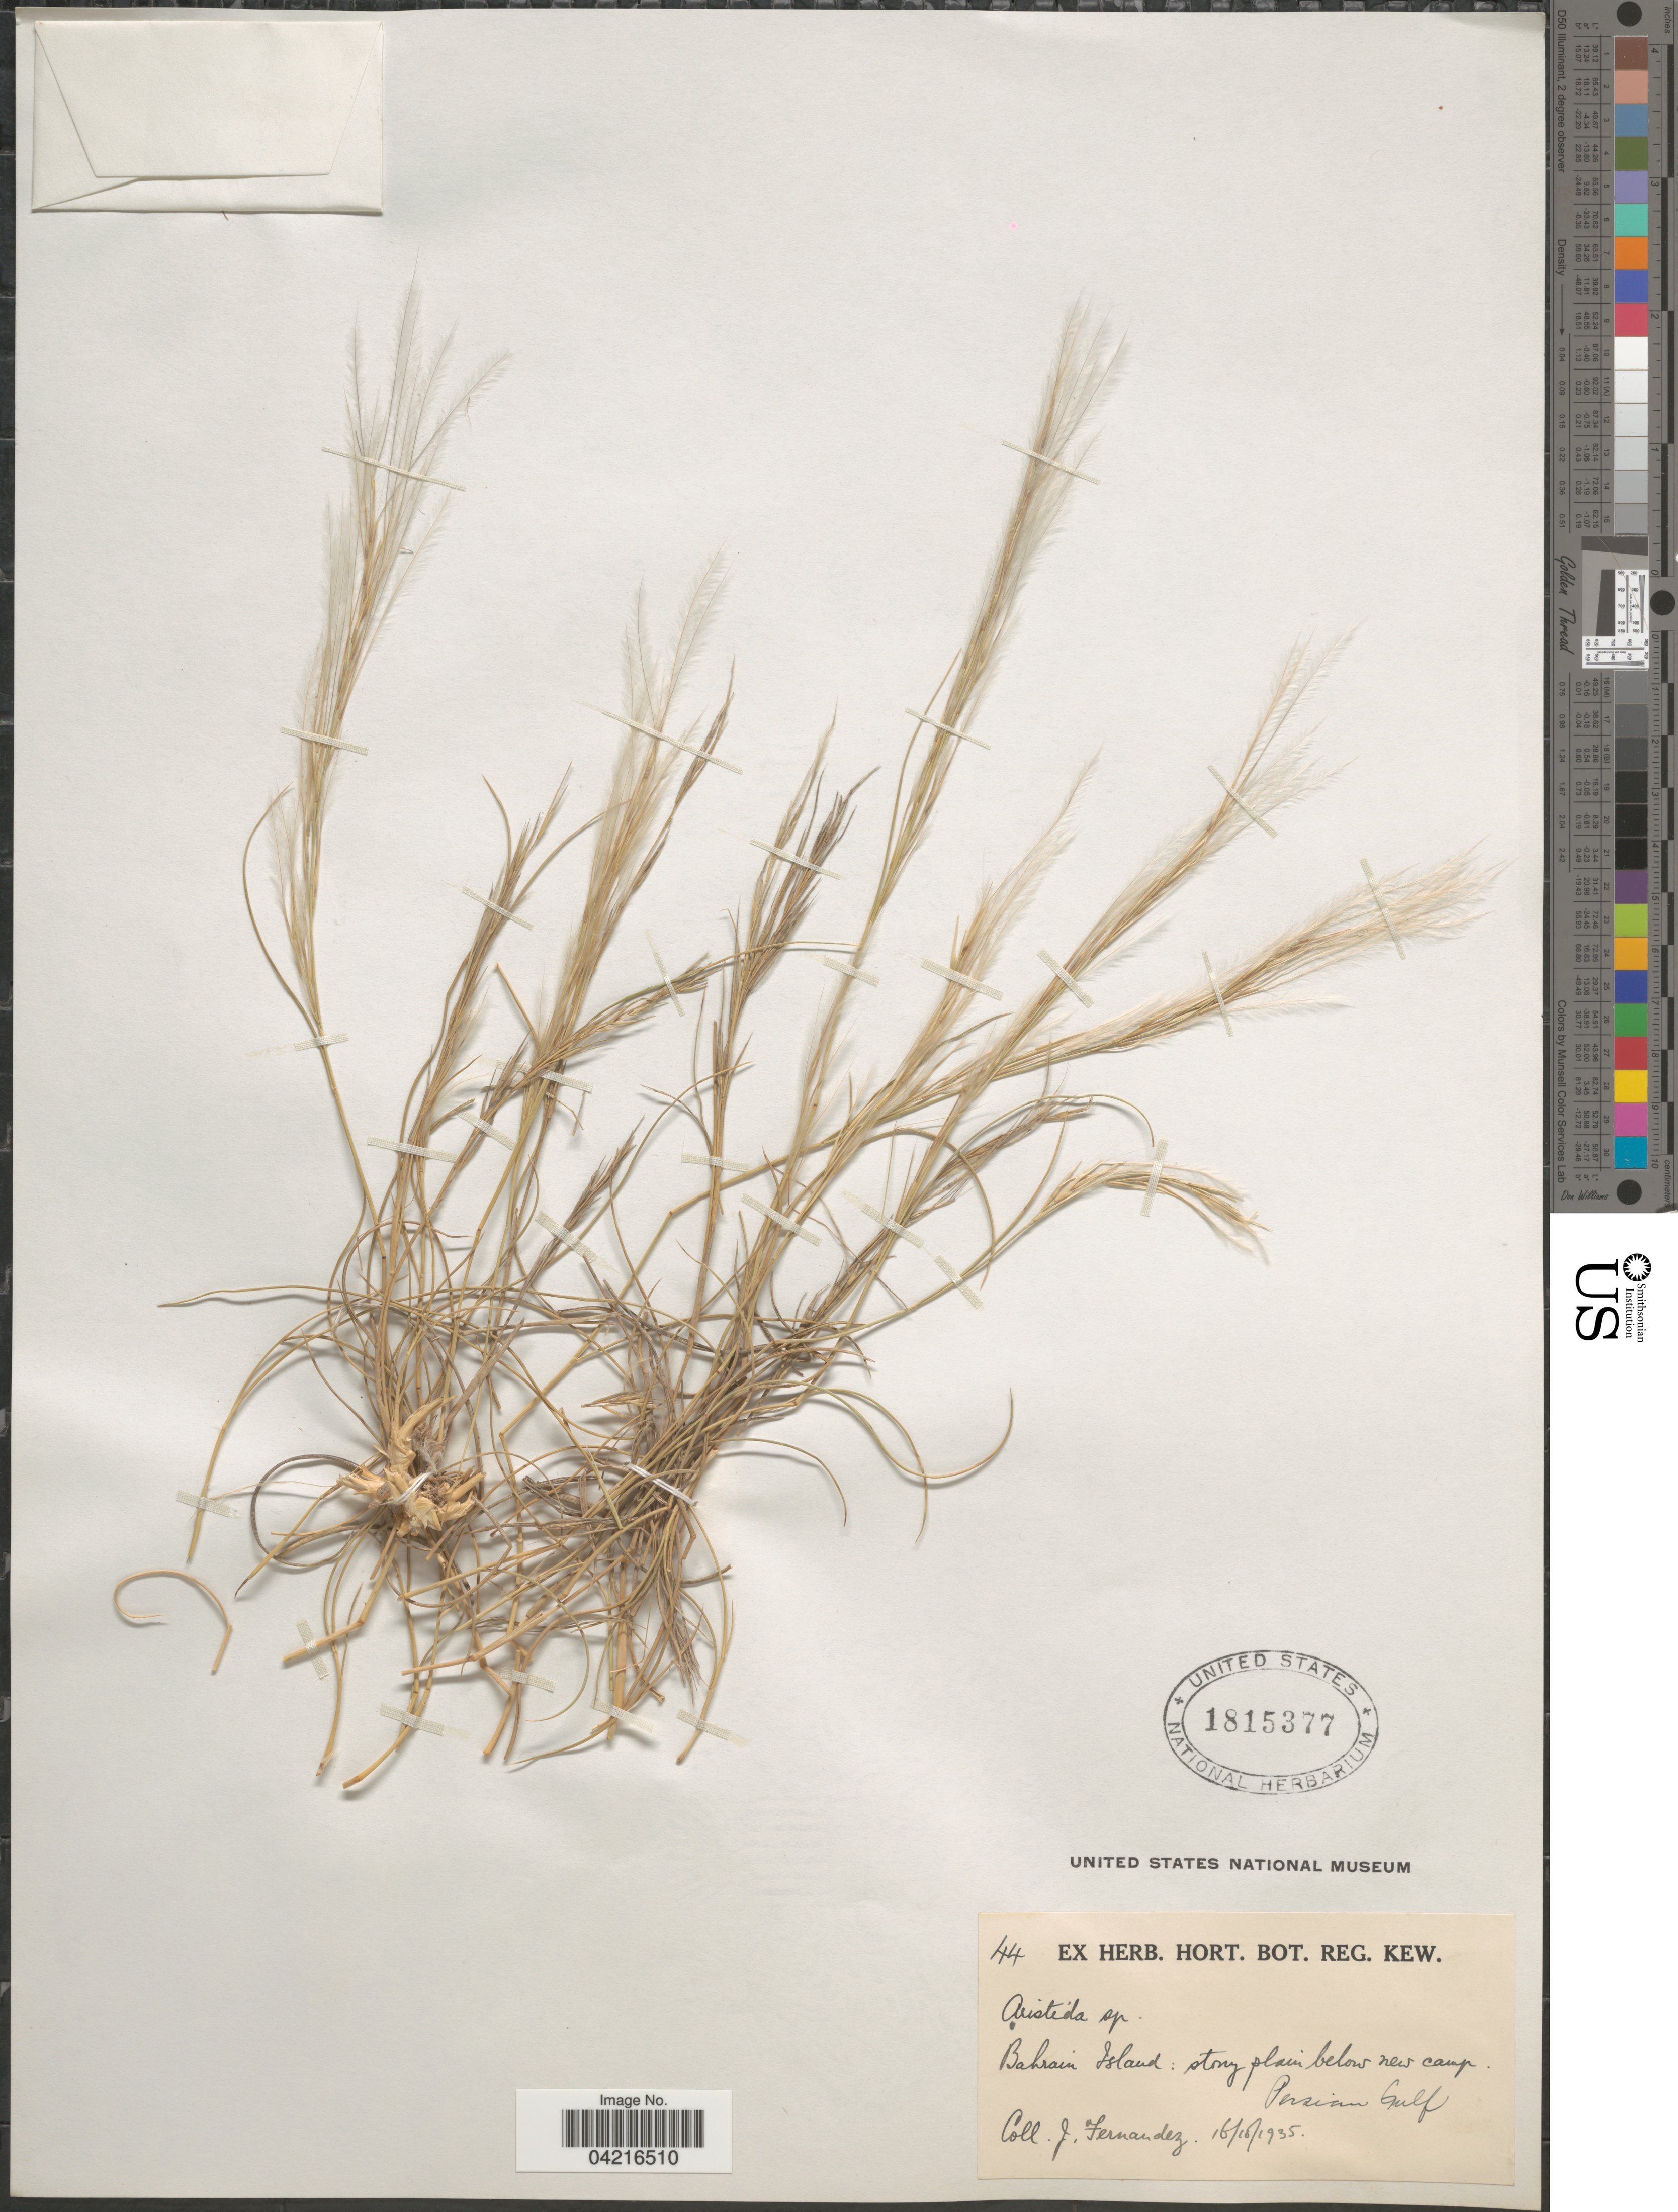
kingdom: Plantae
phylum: Tracheophyta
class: Liliopsida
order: Poales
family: Poaceae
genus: Aristida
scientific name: Aristida sp.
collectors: J. Fernández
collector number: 44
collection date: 1935-10-16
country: Bahrain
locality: Bahrain Island: stony plain below new Camp. Persian Gulf.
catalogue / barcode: US 1815377